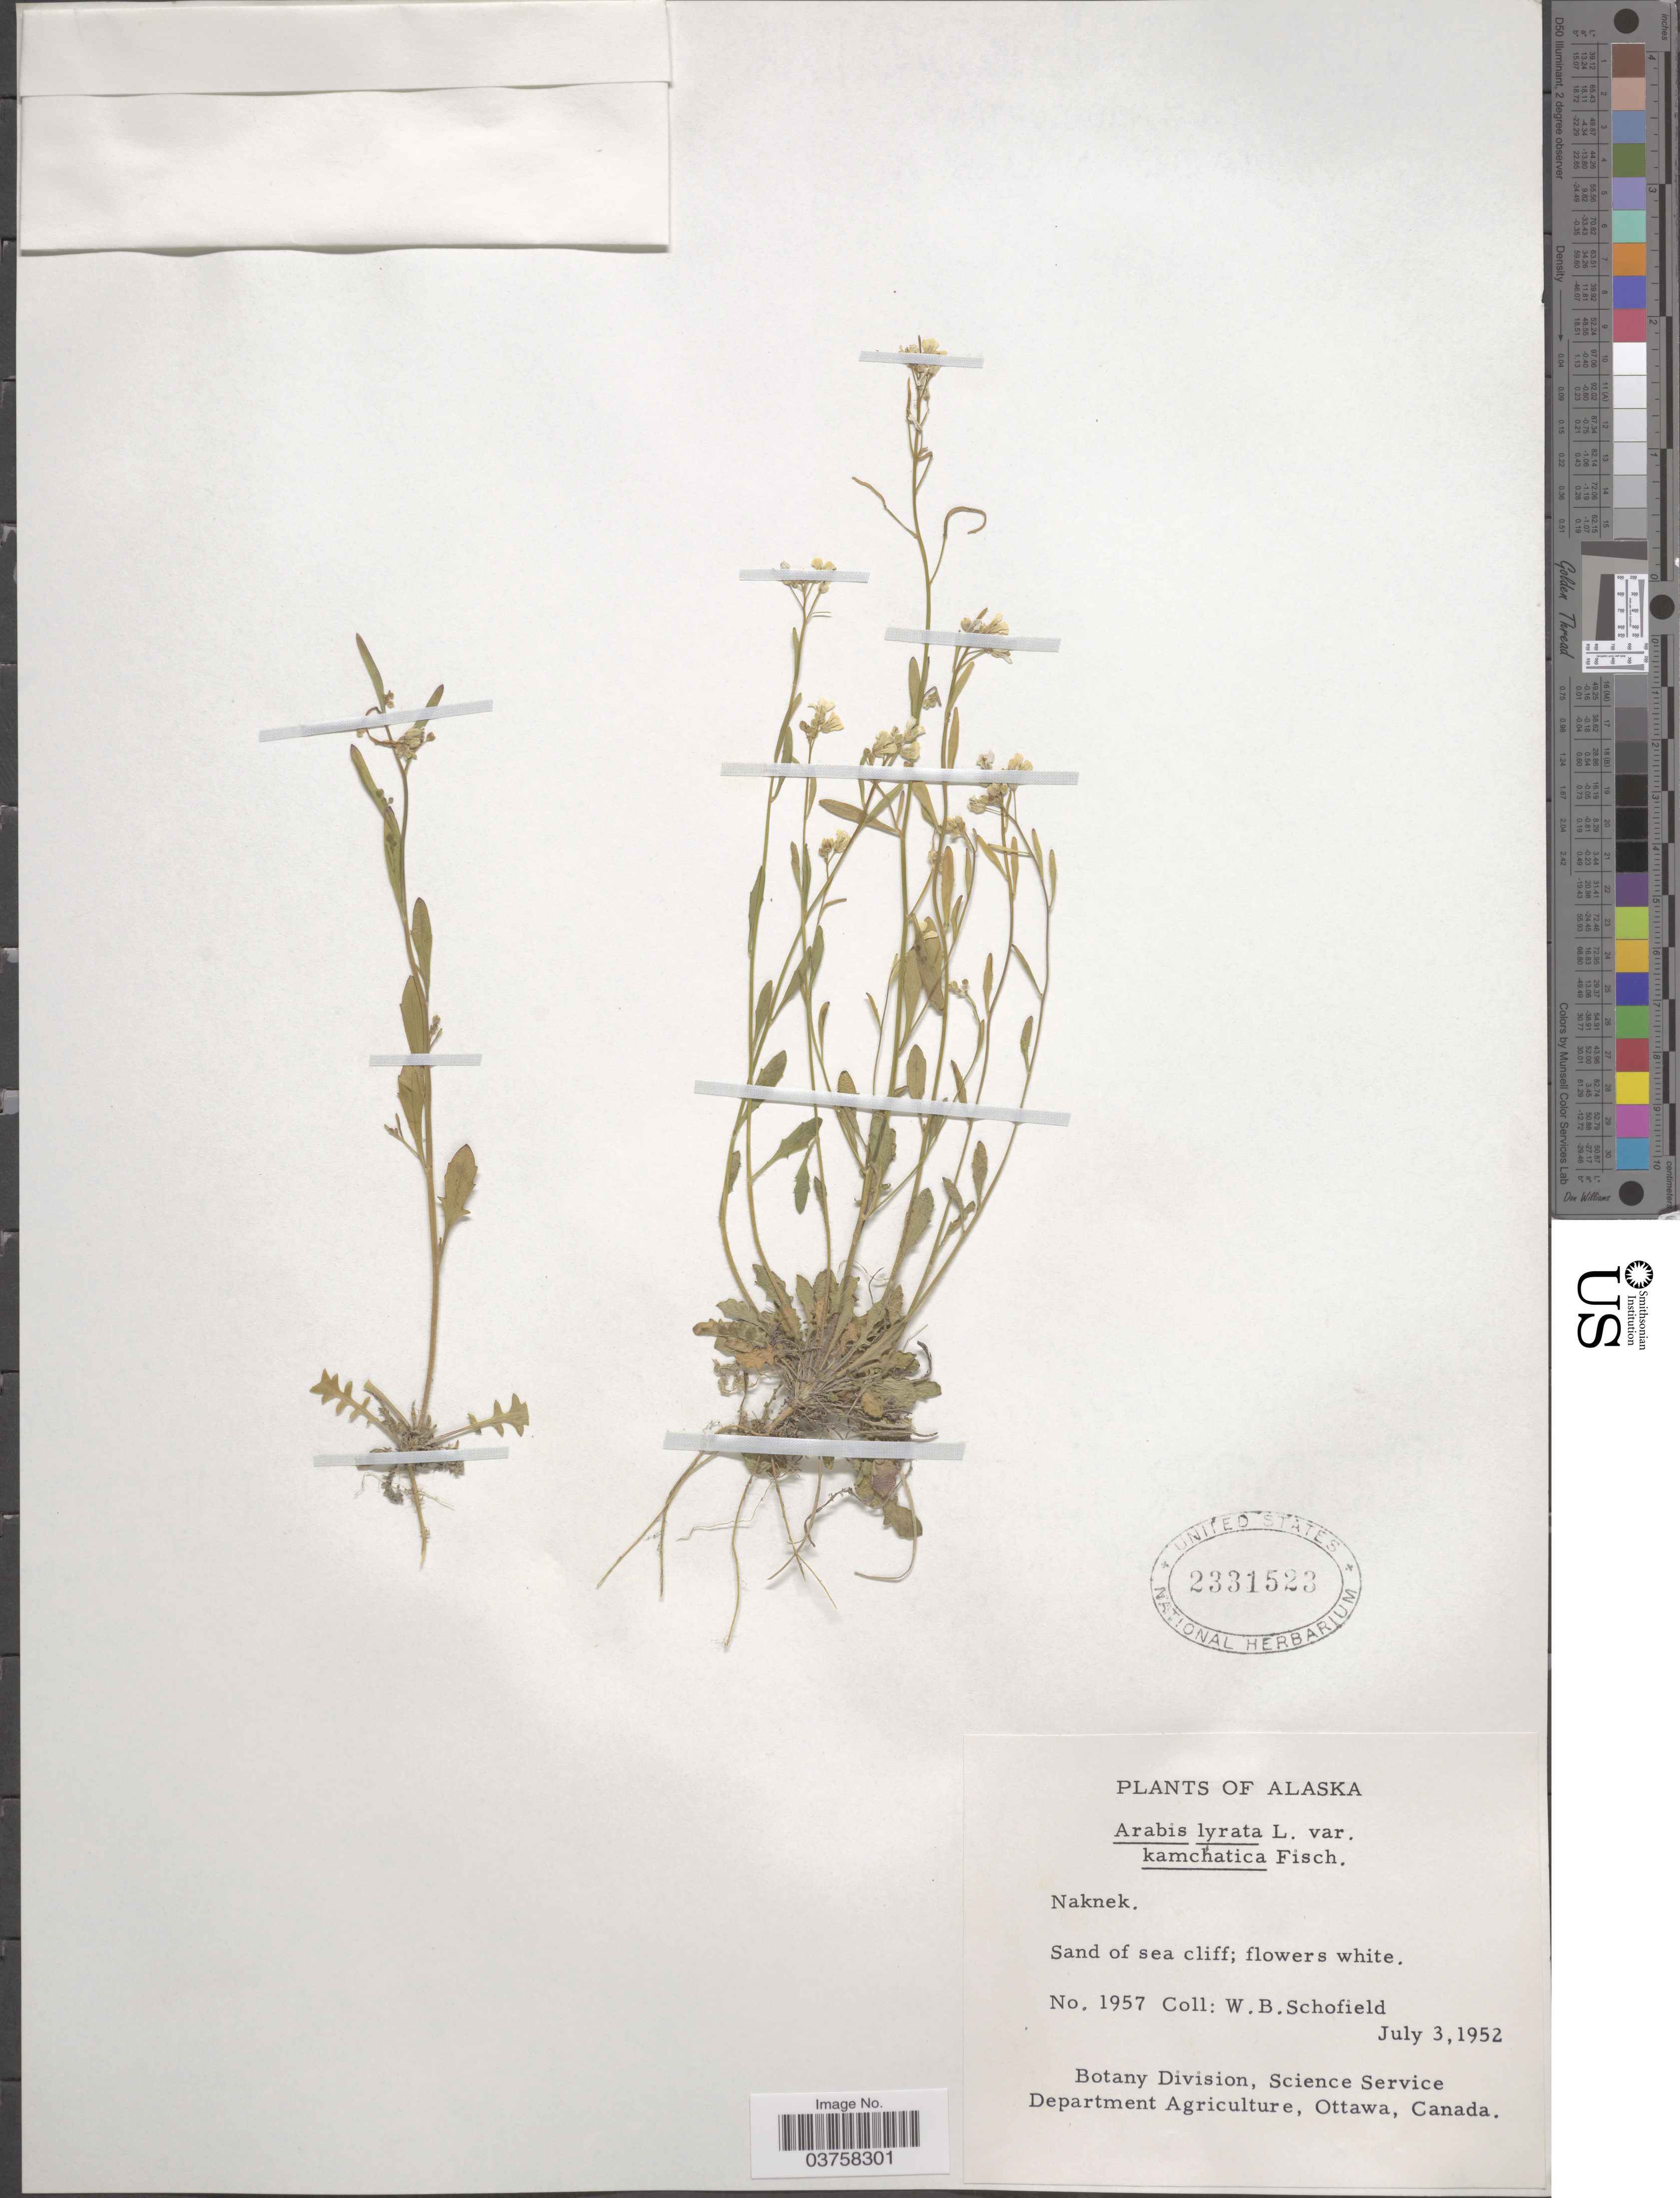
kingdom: Plantae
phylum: Tracheophyta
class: Magnoliopsida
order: Brassicales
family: Brassicaceae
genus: Arabidopsis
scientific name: Arabidopsis lyrata subsp. kamchatica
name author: (Fisch. ex DC.) O'Kane & Al-Shehbaz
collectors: W. Schofield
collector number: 1957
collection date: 1952-07-03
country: United States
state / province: Alaska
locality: Naknek.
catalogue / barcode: US 2331523